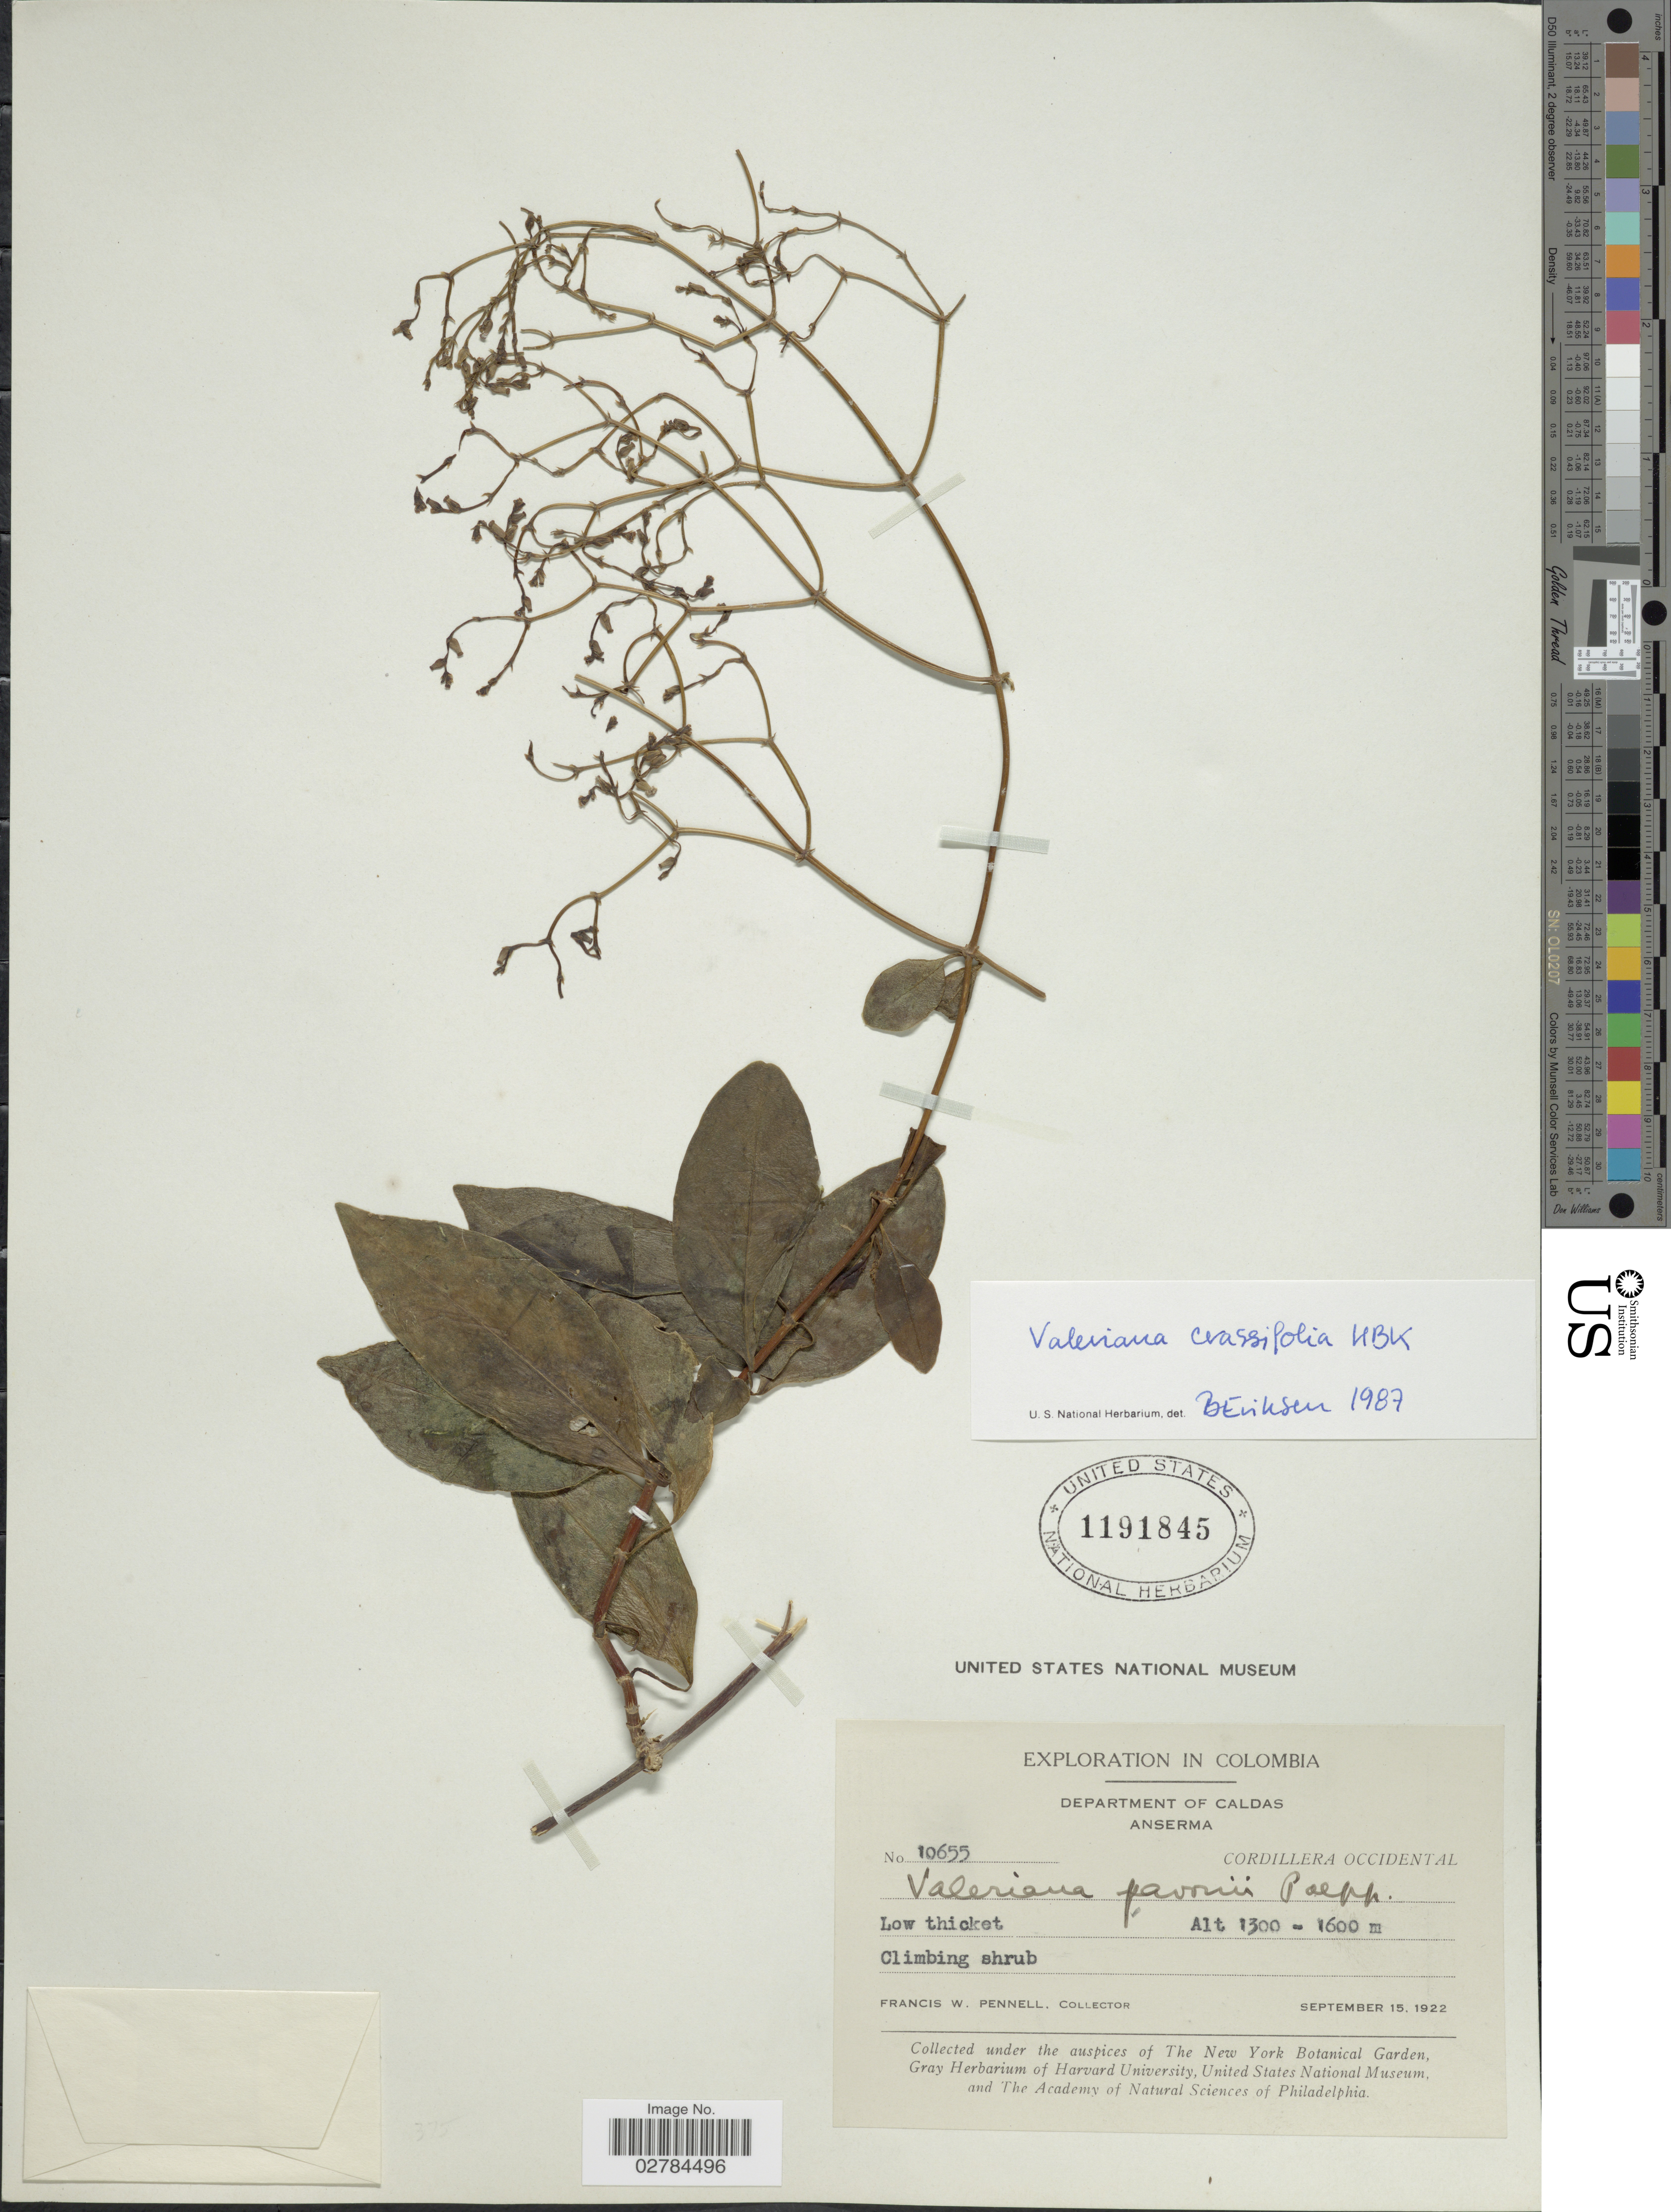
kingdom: Plantae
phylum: Tracheophyta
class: Magnoliopsida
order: Dipsacales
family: Caprifoliaceae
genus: Valeriana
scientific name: Valeriana crassifolia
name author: Kunth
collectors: F. W. Pennell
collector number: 10655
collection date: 1922-09-15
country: Colombia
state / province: Caldas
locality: Department of Caldas. Anserma. Cordillera Occidental.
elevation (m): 1300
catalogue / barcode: US 1191845